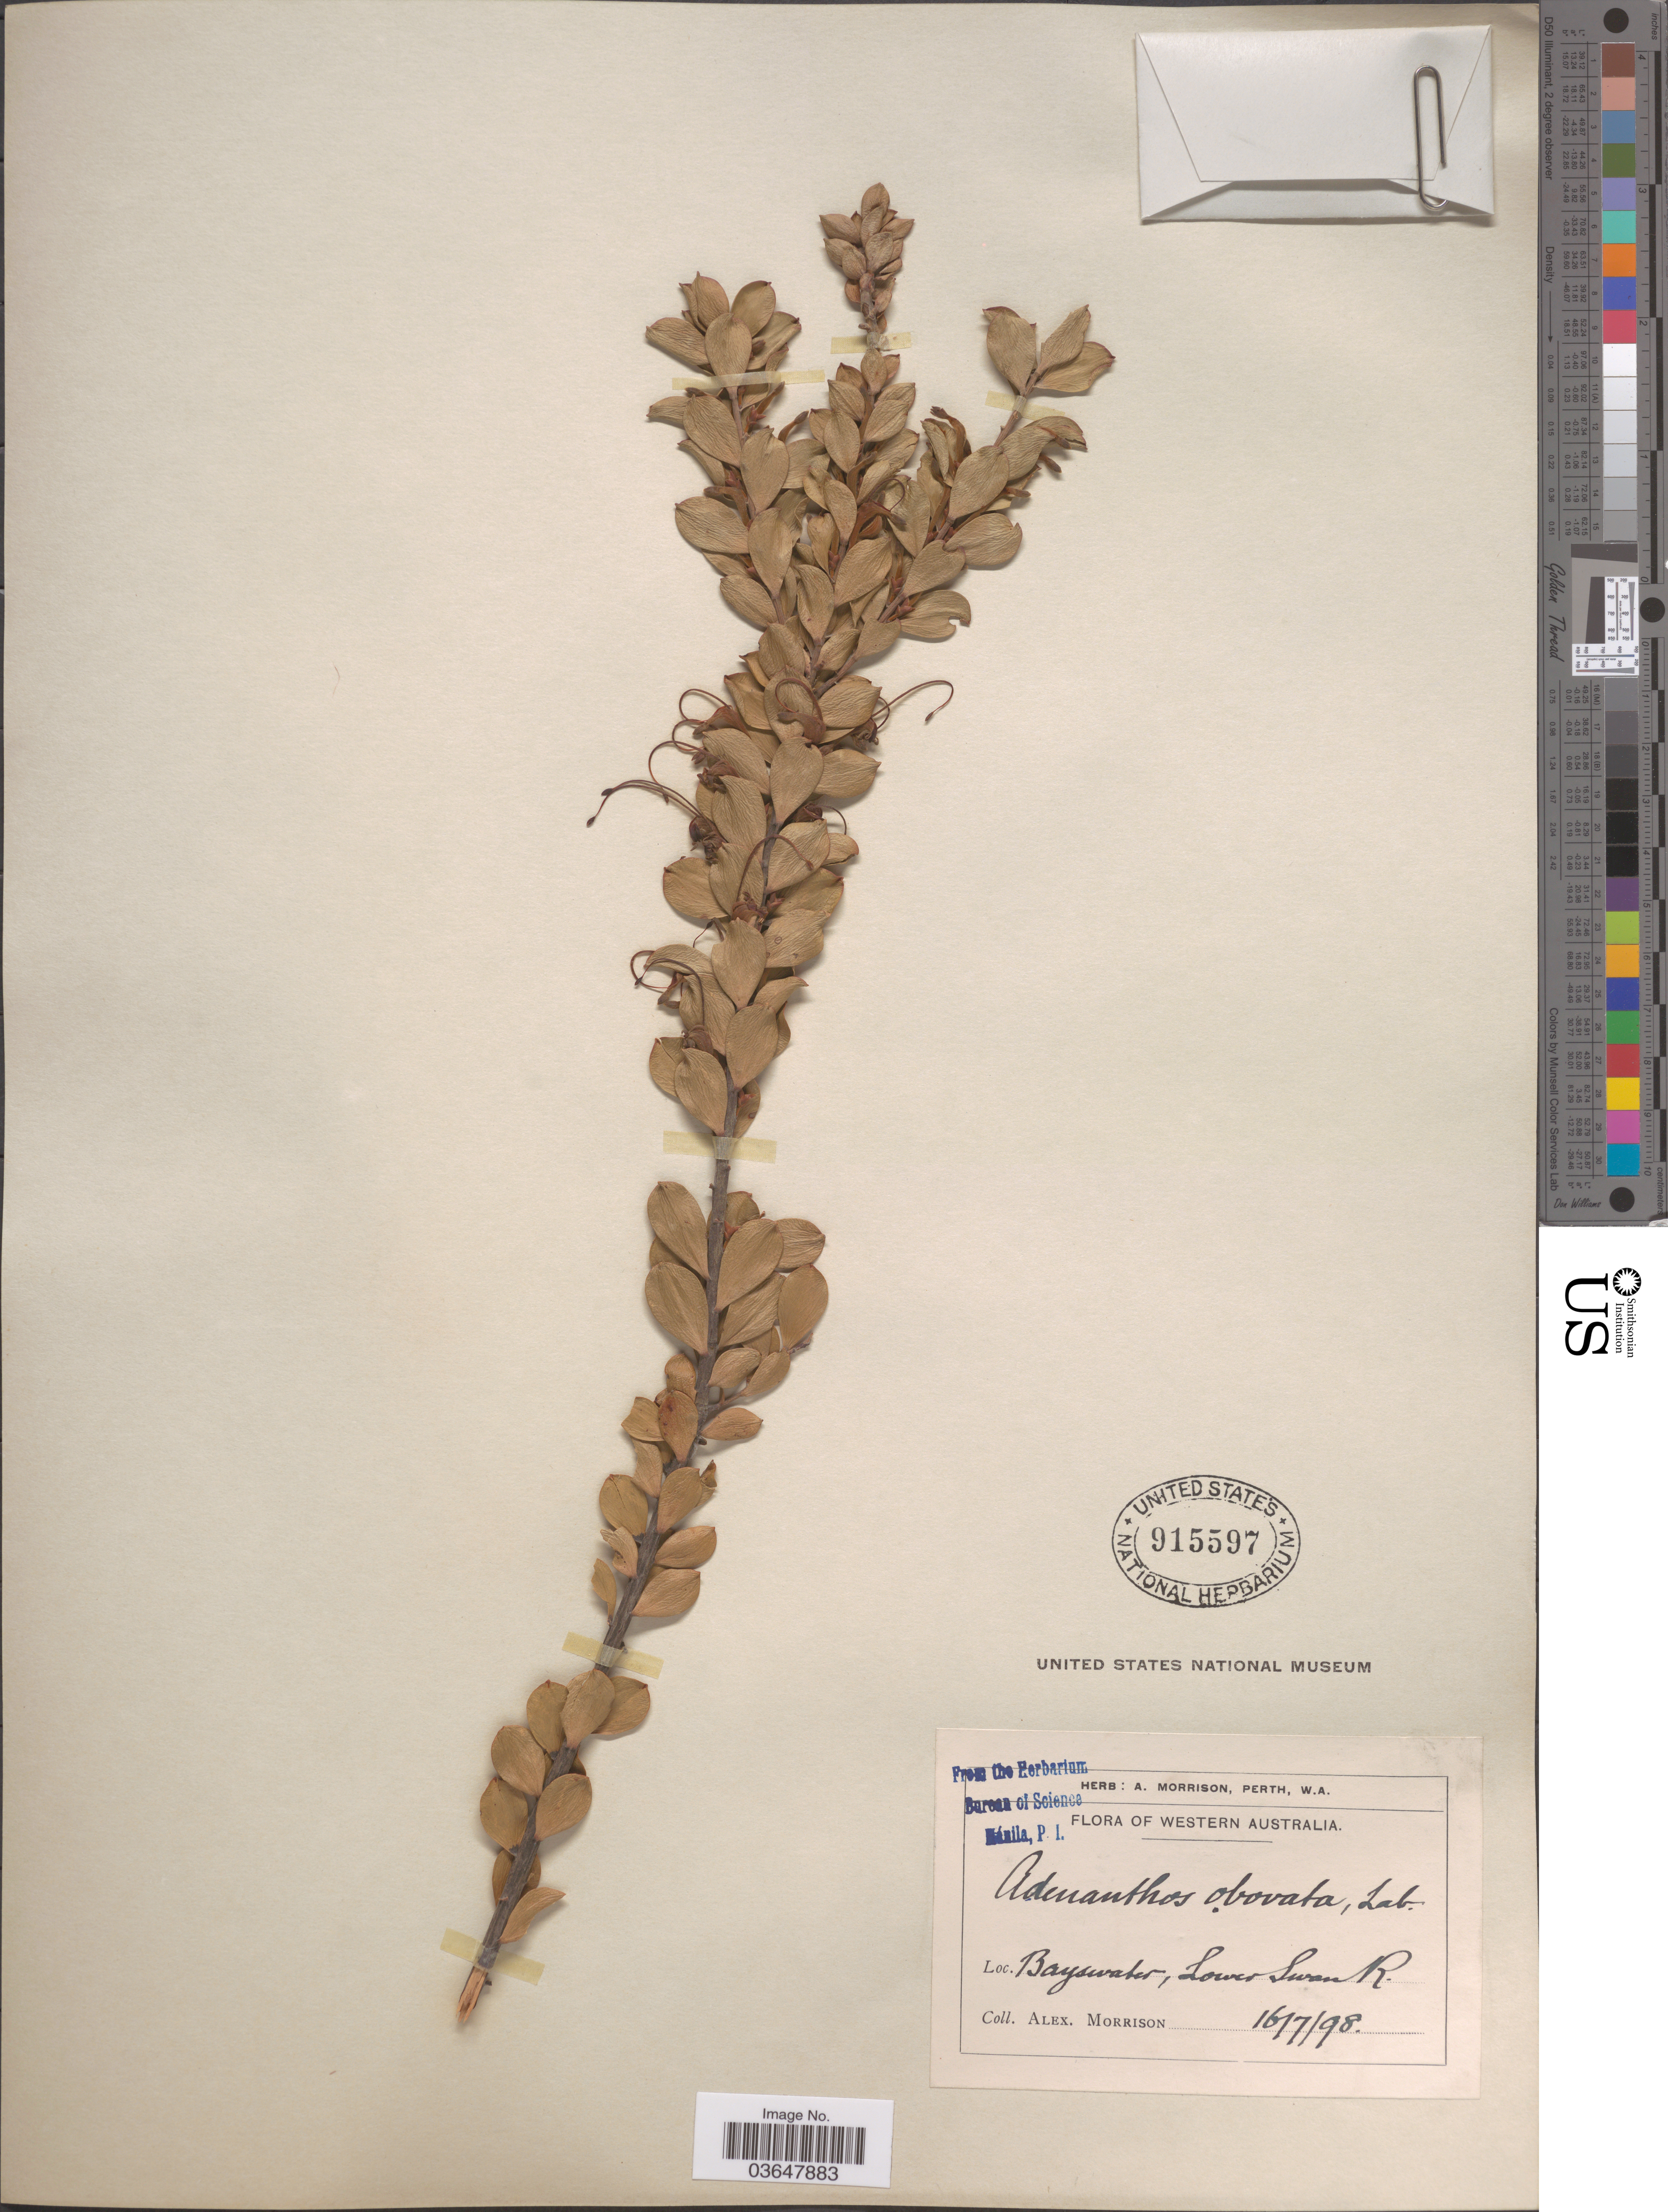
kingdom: Plantae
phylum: Tracheophyta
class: Magnoliopsida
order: Proteales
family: Proteaceae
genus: Adenanthos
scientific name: Adenanthos obovatus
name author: Labill.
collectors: A. Morrison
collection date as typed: Transcribed d/m/y: 16/7/98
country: Australia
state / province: Western Australia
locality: Bayswater, Lower Swan R.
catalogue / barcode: US 915597